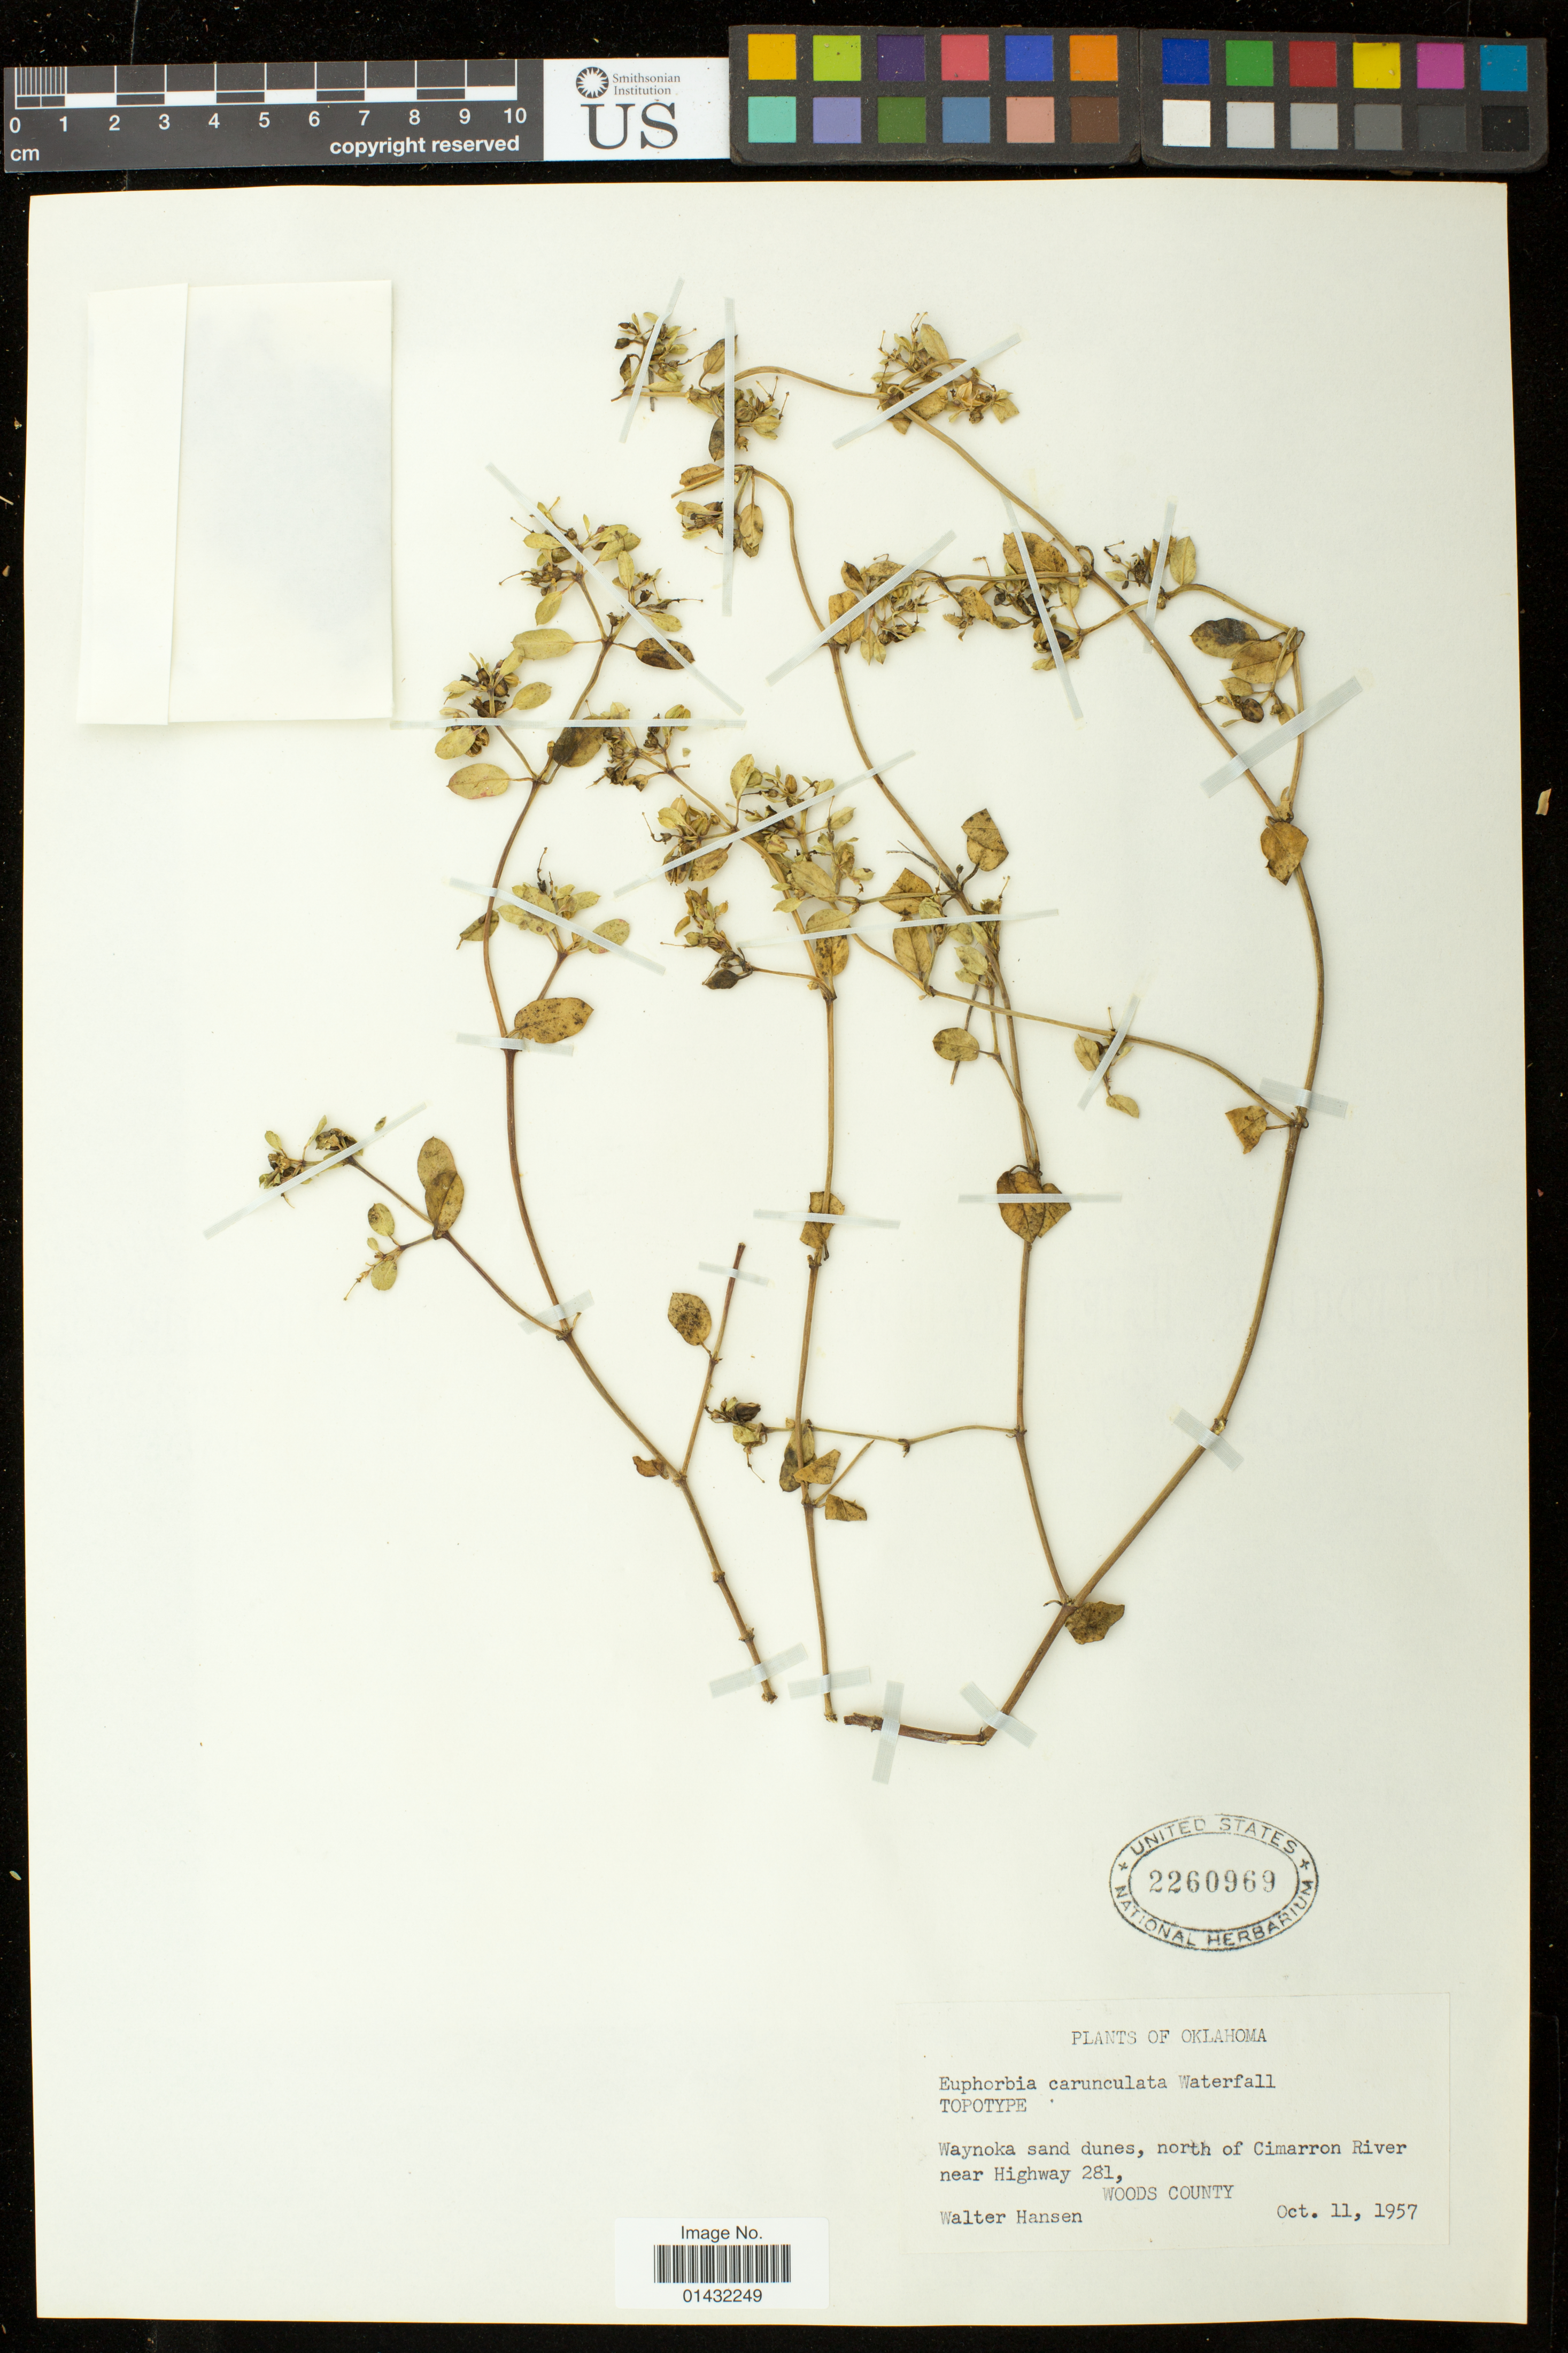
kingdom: Plantae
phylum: Tracheophyta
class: Magnoliopsida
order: Malpighiales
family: Euphorbiaceae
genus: Euphorbia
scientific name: Euphorbia carunculata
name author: Waterf.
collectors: W. Hansen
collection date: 1957-10-11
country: United States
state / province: Oklahoma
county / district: Woods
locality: Waynoka sand dunes, north of Cimarron River near Highway 281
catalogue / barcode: US 2260969